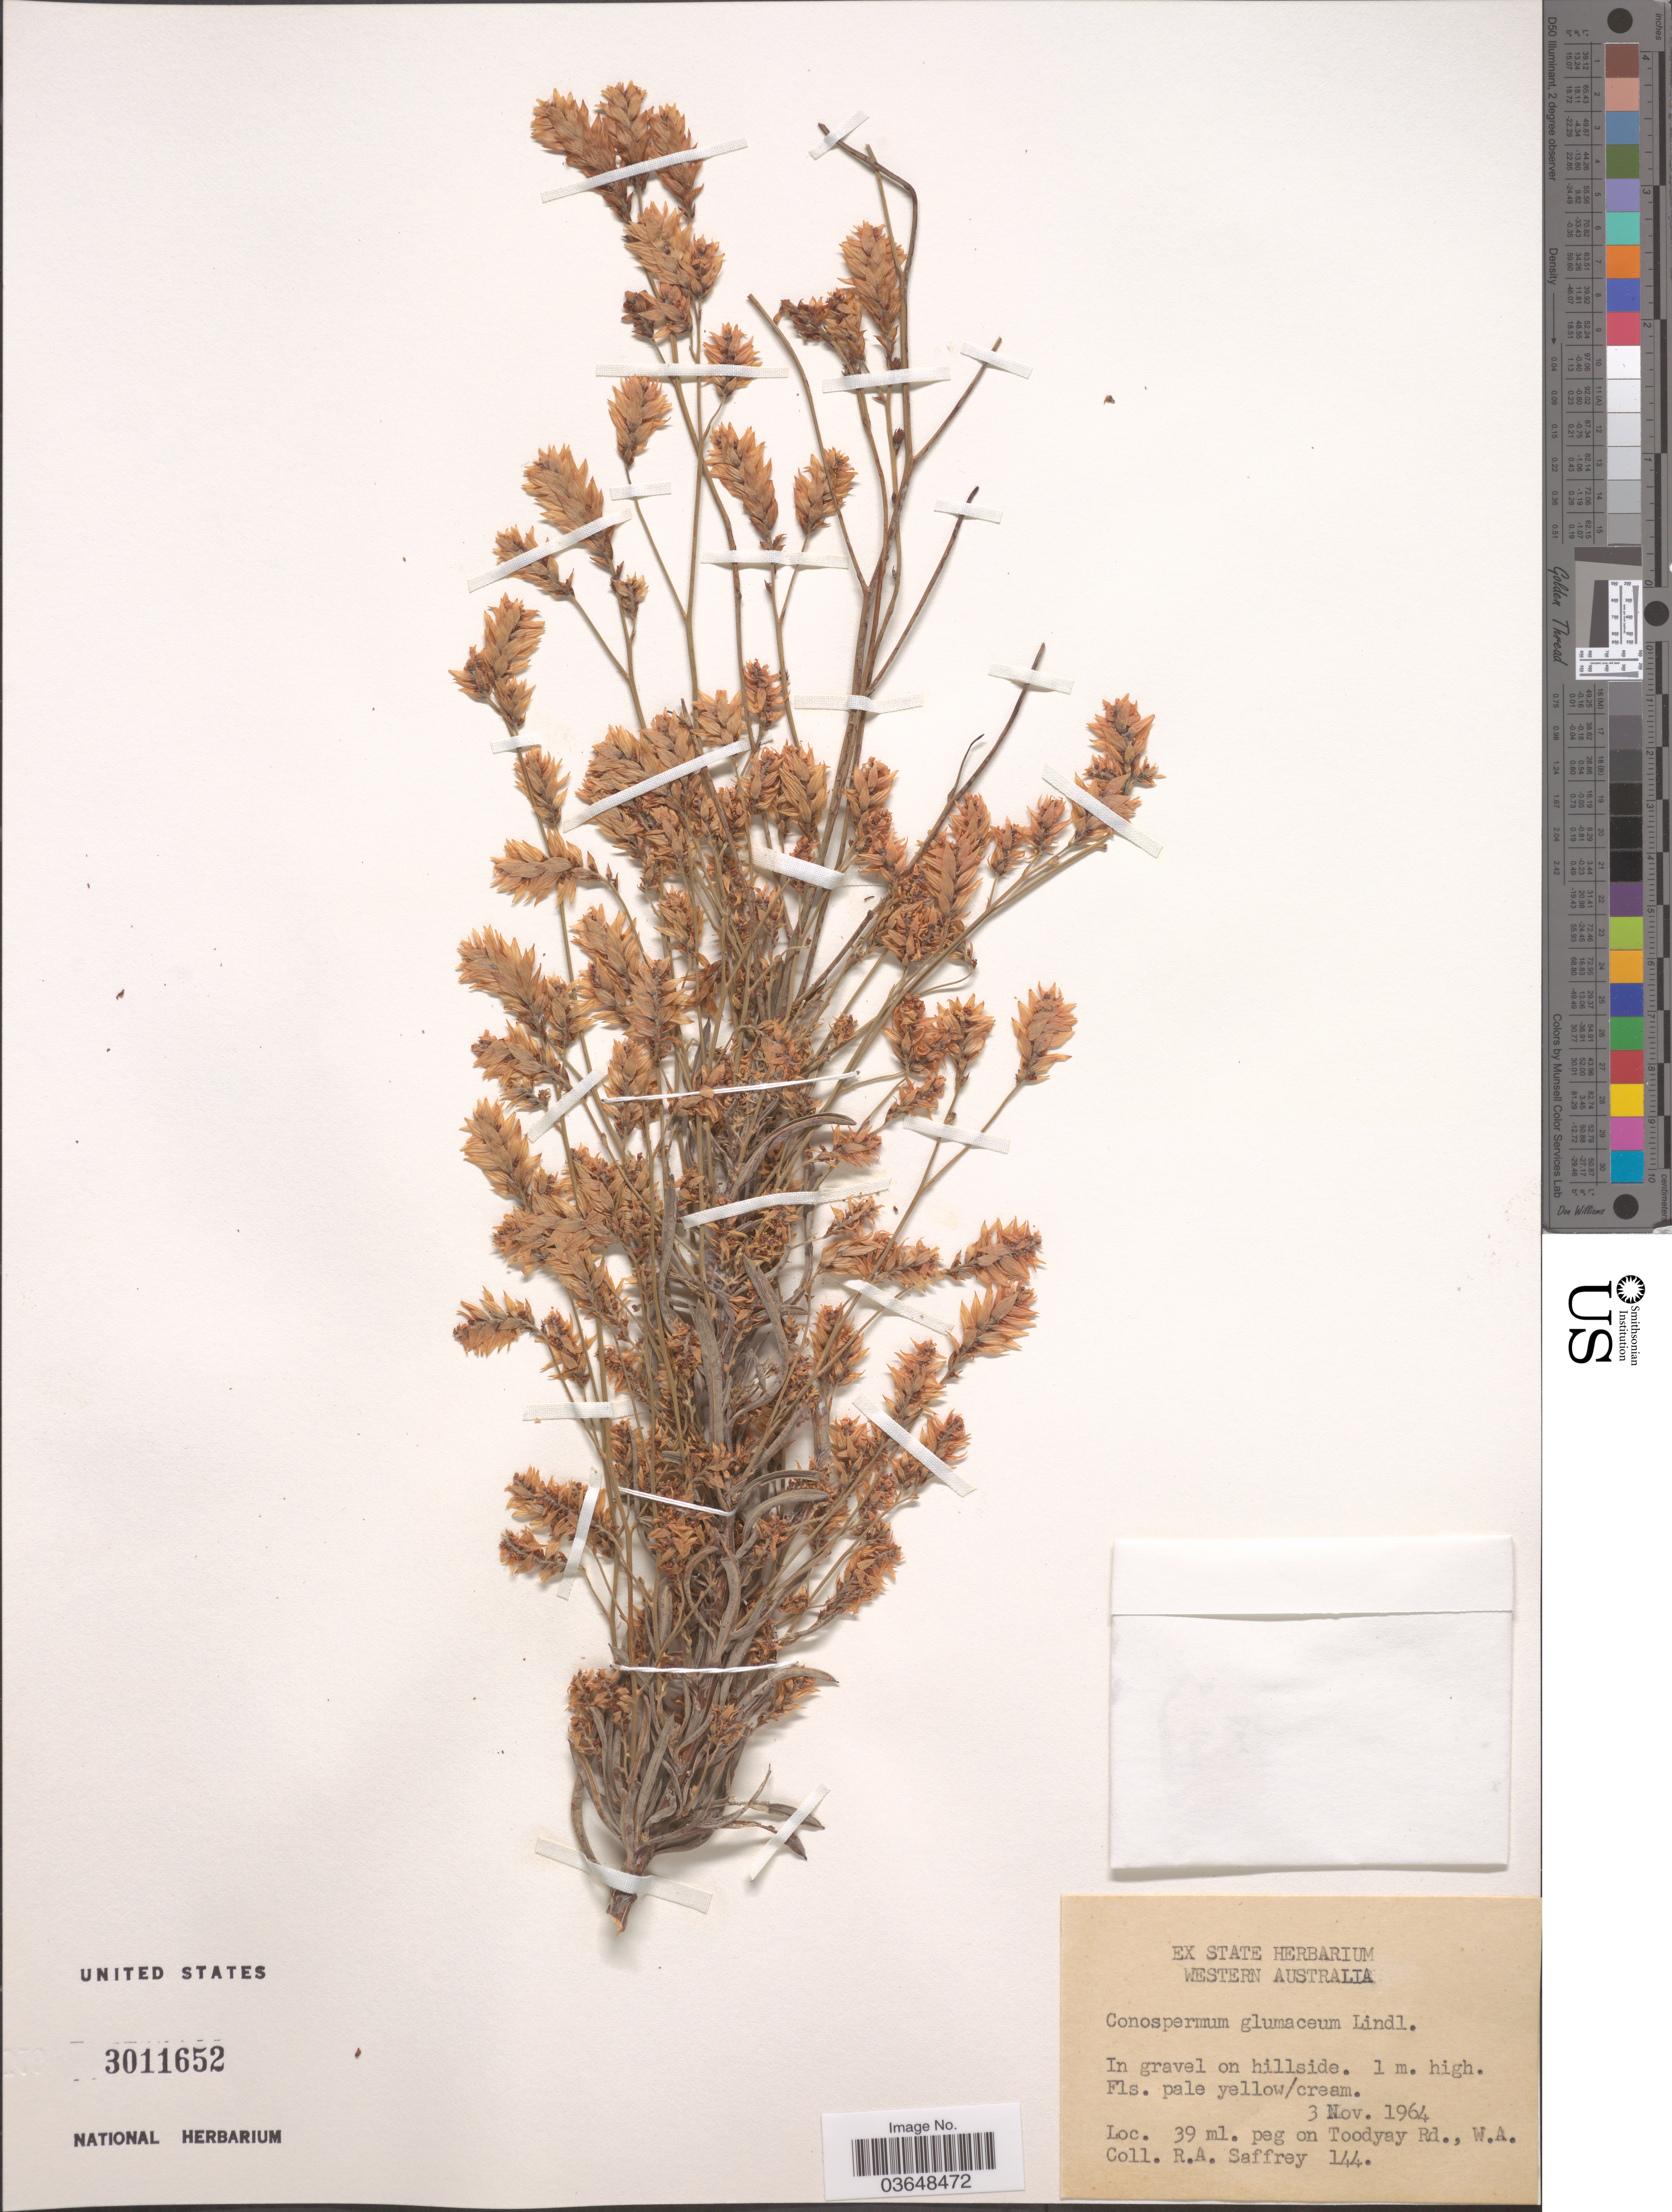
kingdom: Plantae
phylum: Tracheophyta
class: Magnoliopsida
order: Proteales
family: Proteaceae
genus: Conospermum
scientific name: Conospermum glumaceum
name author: Lindl.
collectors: R. Saffrey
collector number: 144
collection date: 1964-11-03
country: Australia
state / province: Western Australia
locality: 39 ml. peg on Toodyay Rd.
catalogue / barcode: US 3011652